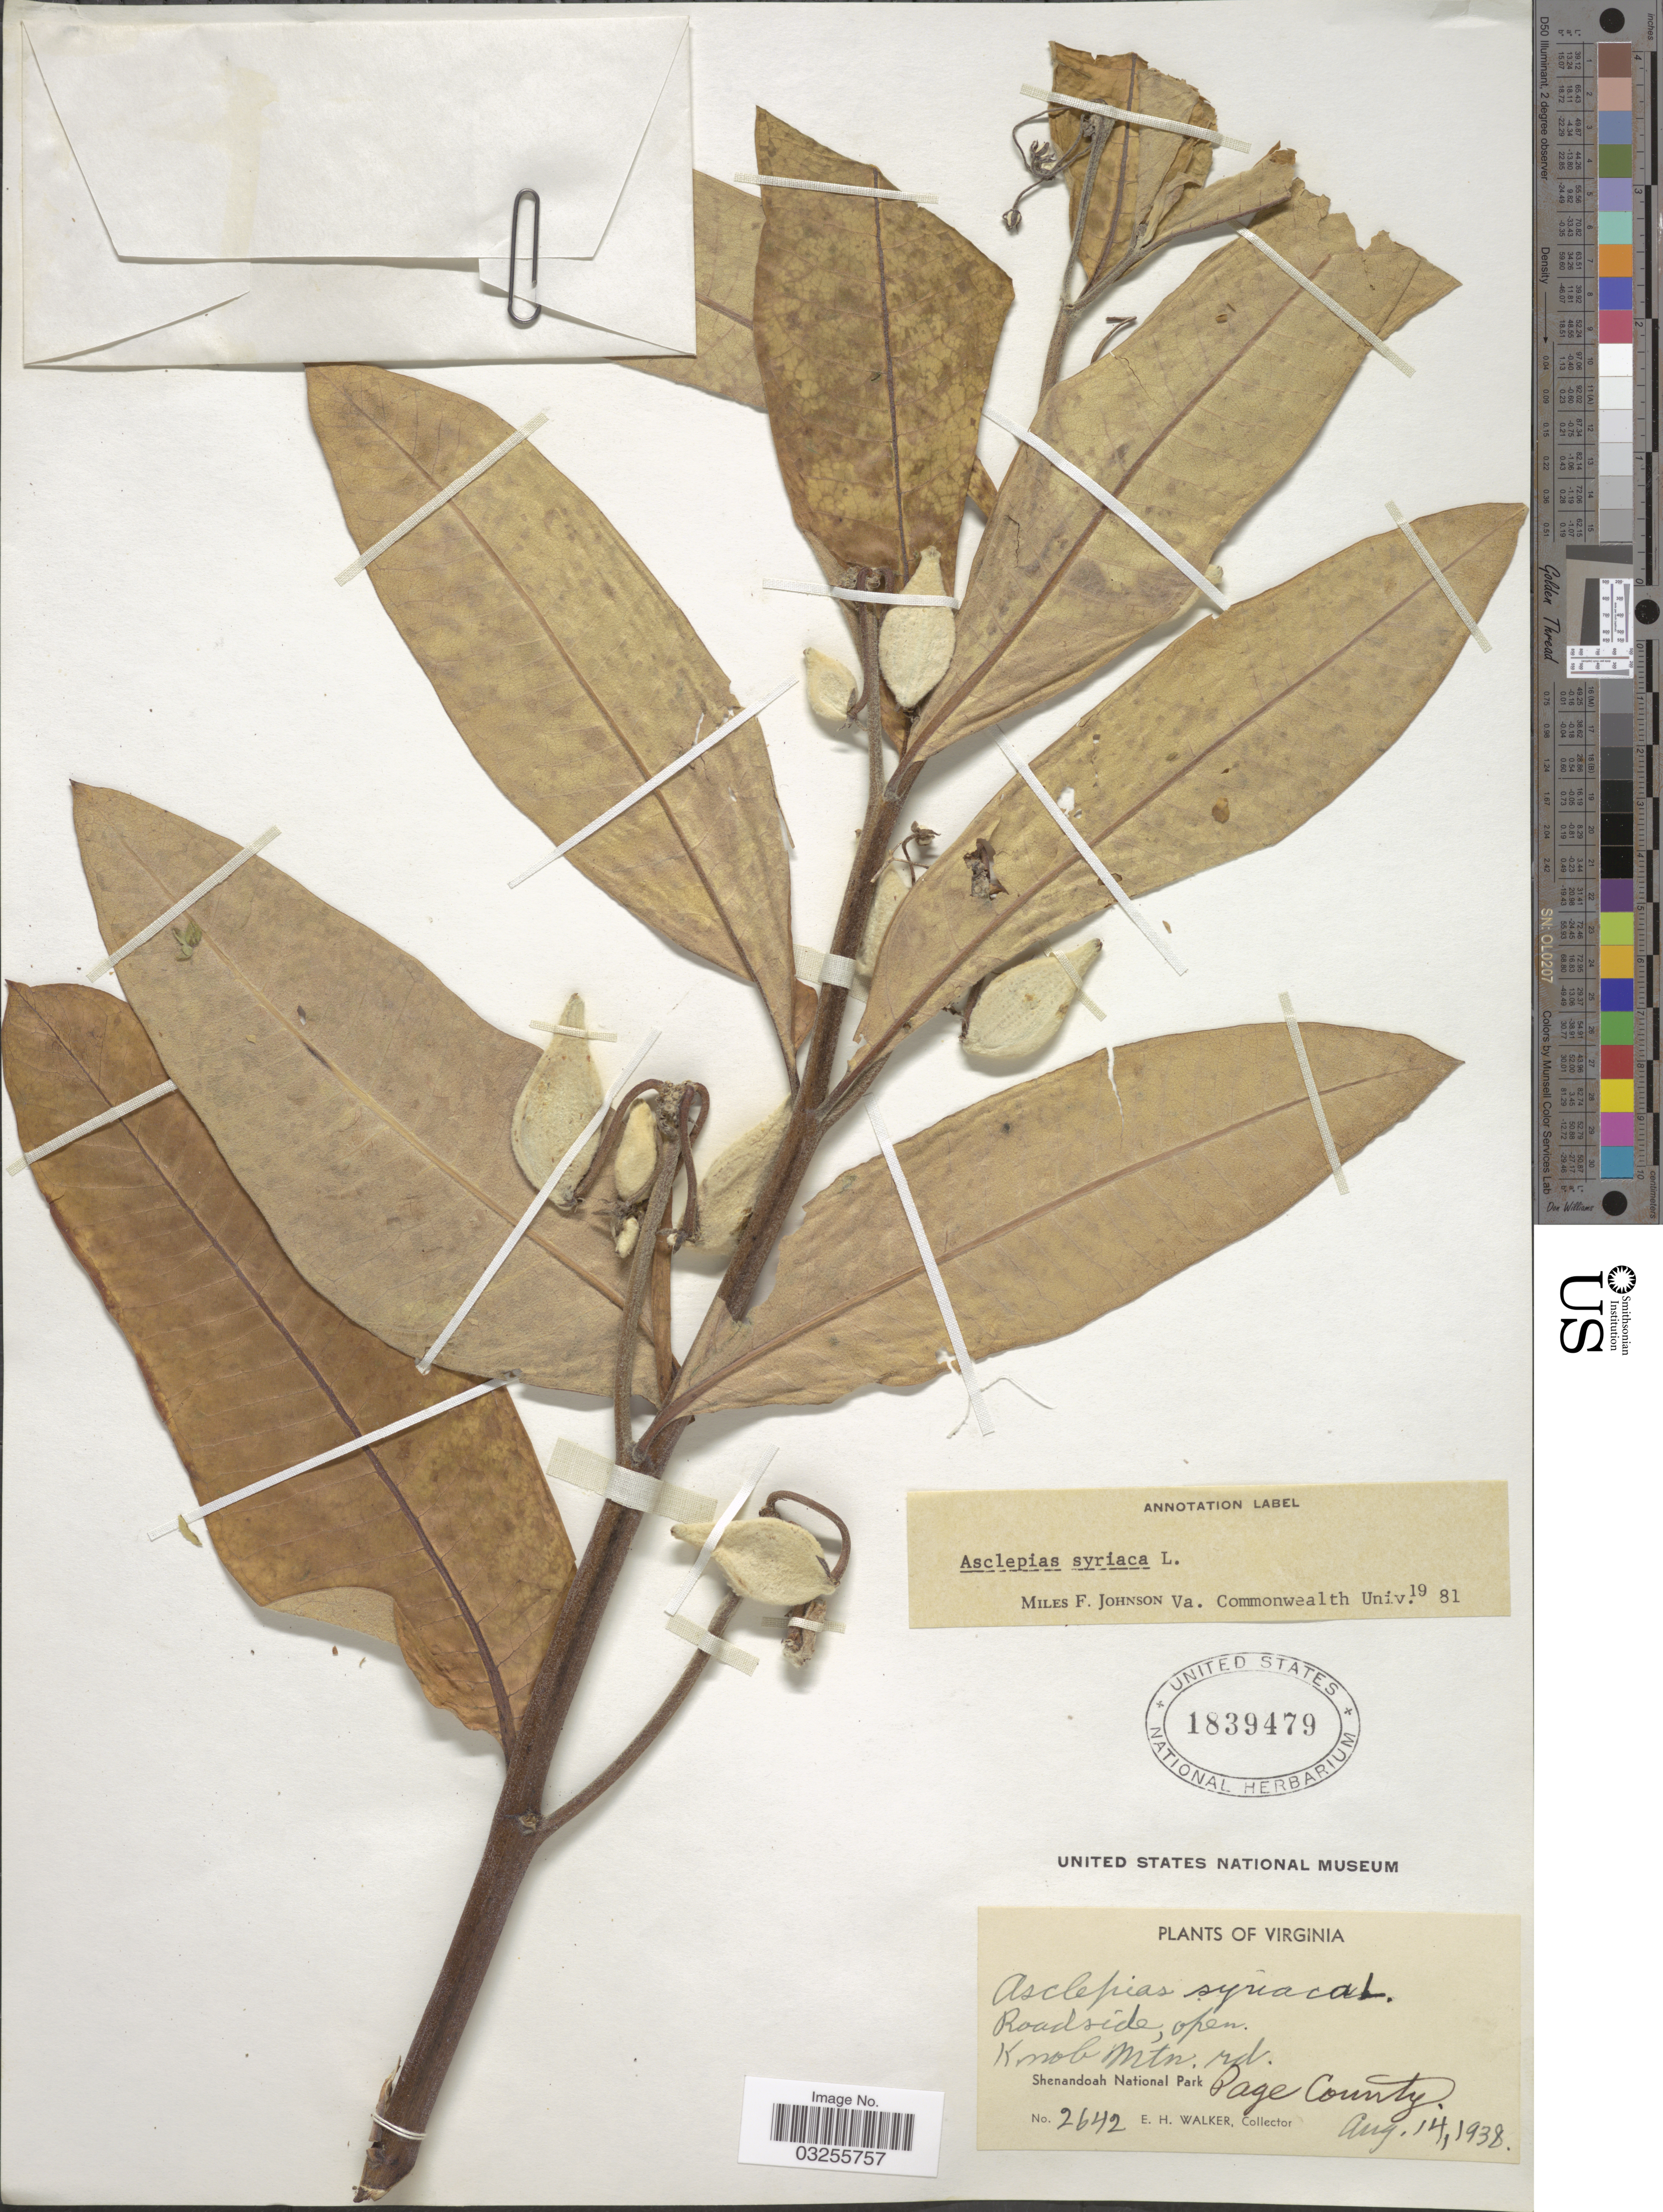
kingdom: Plantae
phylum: Tracheophyta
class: Magnoliopsida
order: Gentianales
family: Apocynaceae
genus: Asclepias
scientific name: Asclepias syriaca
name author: L.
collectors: E. H. Walker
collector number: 2642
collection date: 1938-08-14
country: United States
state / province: Virginia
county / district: Page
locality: Roadside, open. Knob Mtn. rd. Shenandoah National Park. Page County.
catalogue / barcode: US 1839479